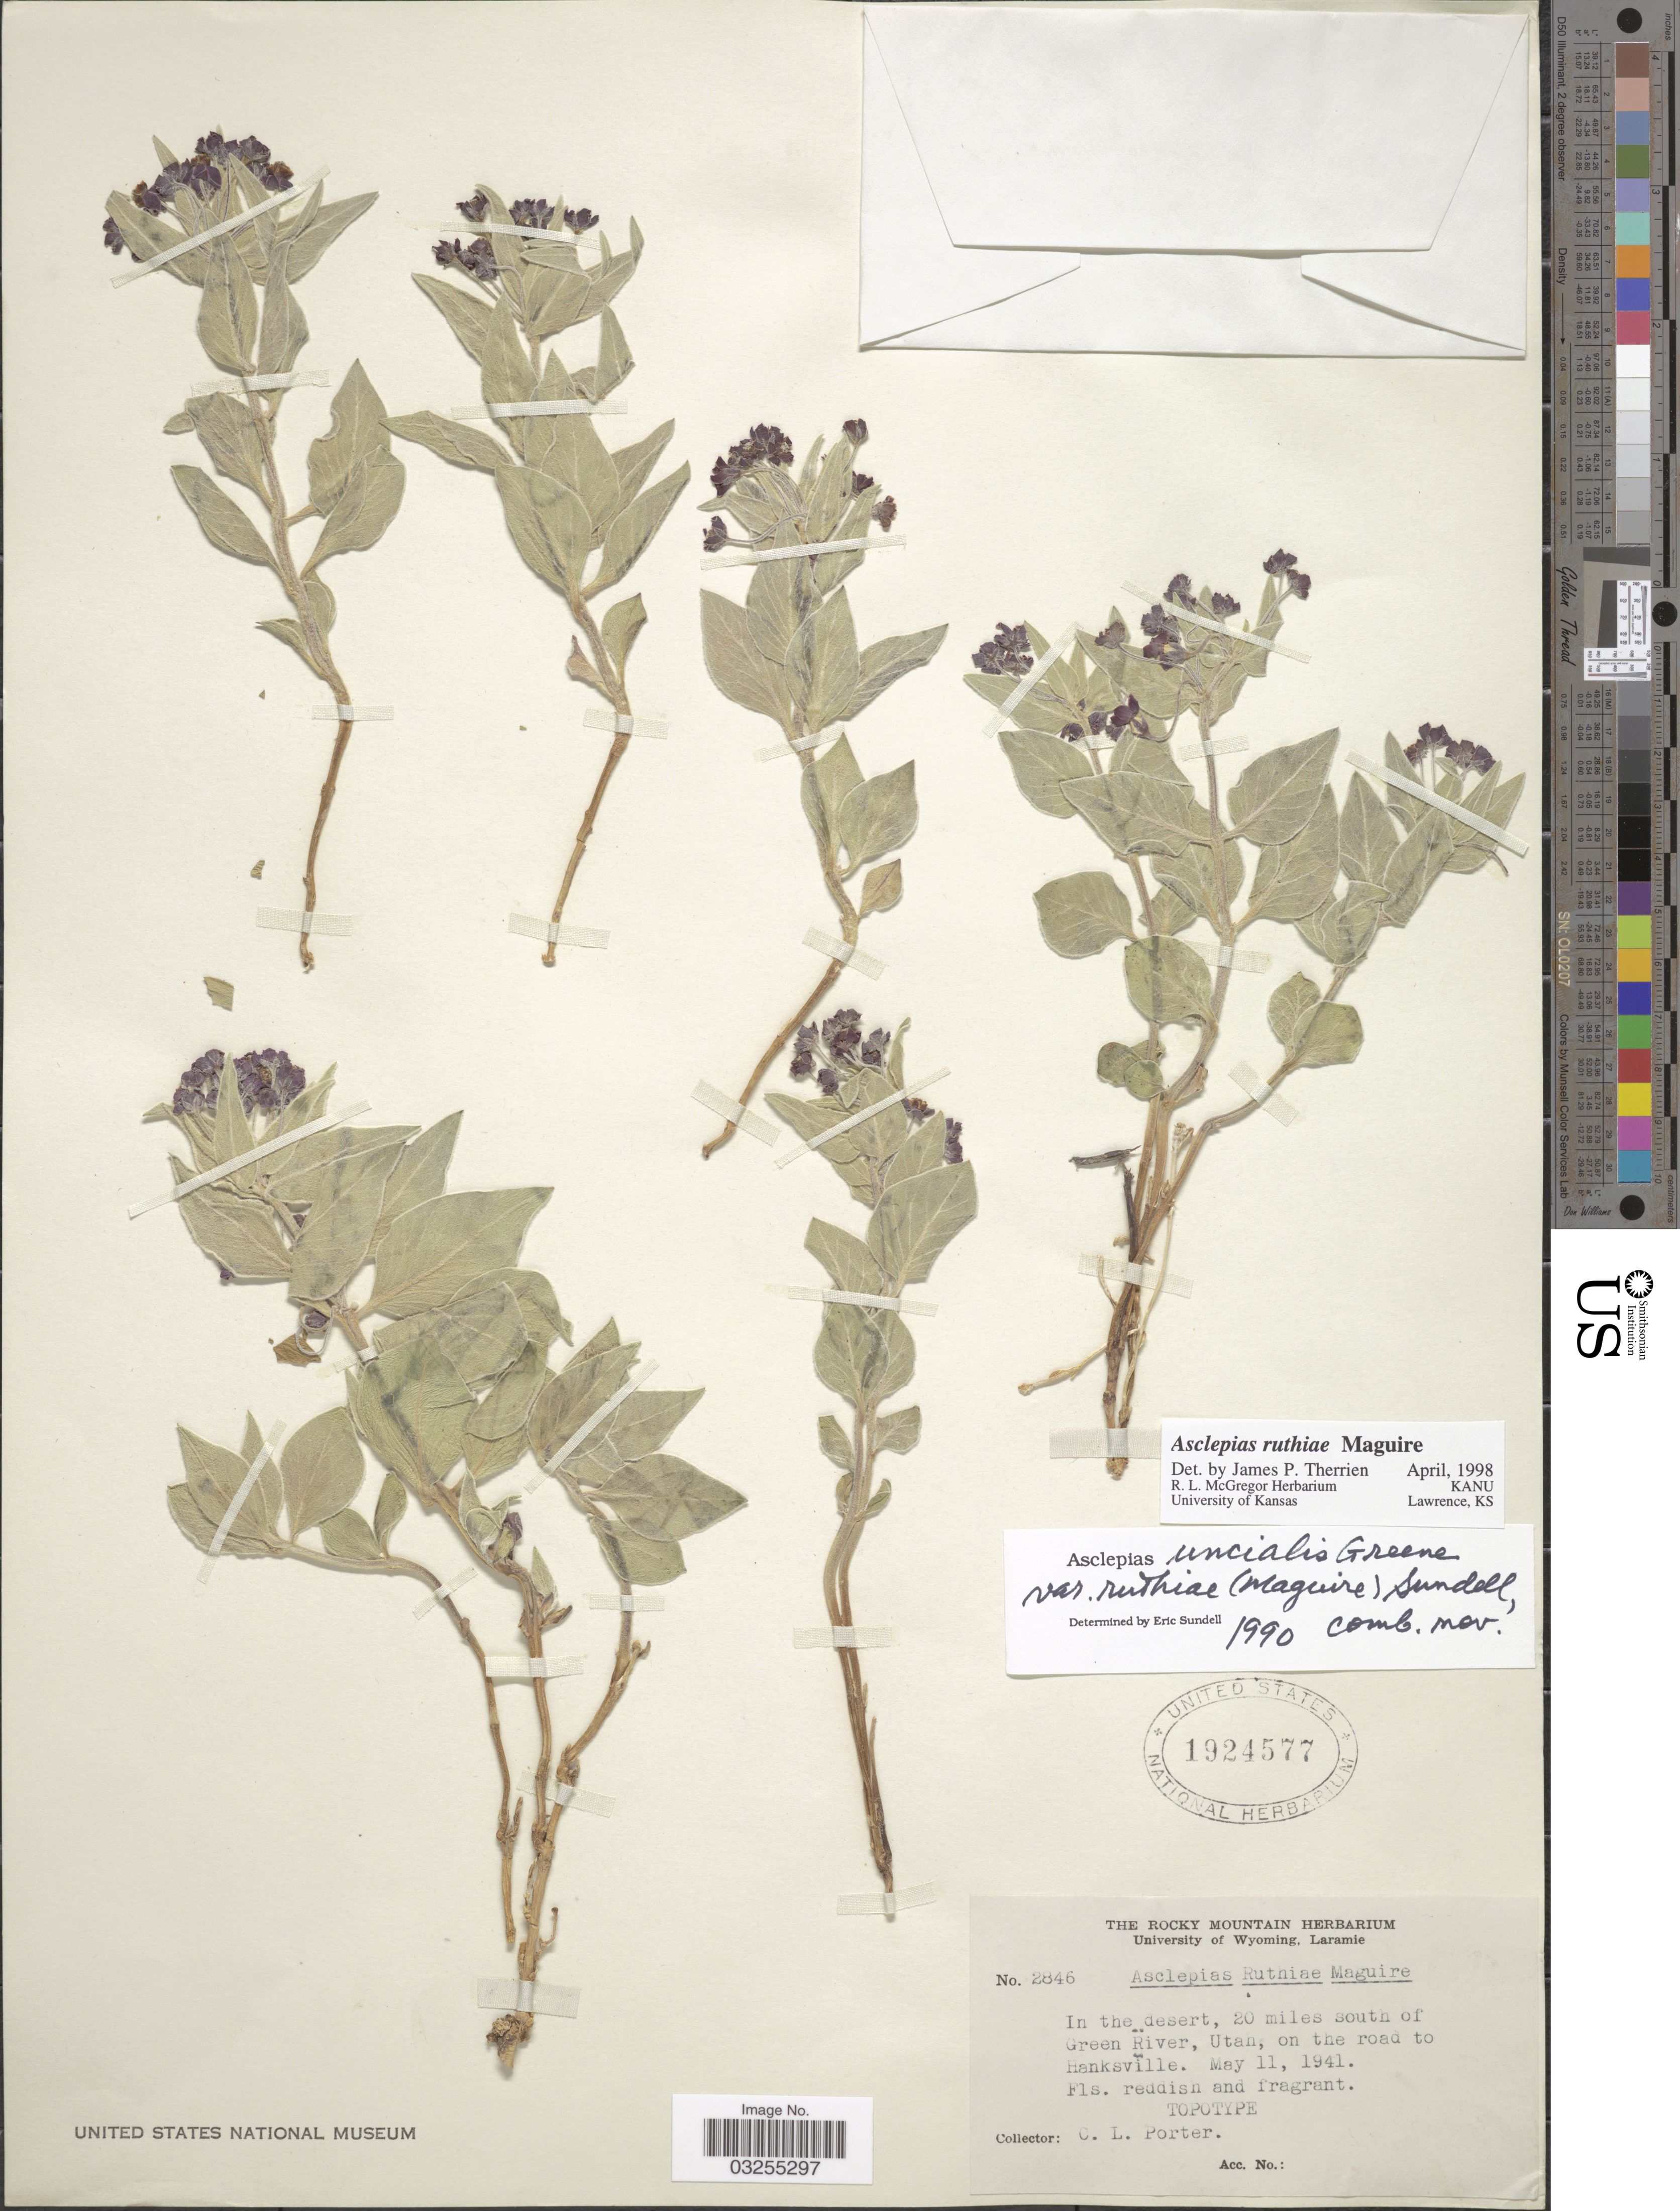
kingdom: Plantae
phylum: Tracheophyta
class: Magnoliopsida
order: Gentianales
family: Apocynaceae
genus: Asclepias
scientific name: Asclepias ruthiae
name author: Maguire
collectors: C. L. Porter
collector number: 2846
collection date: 1941-05-11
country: United States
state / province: Utah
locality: In the desert, 20 miles south of Green River, on the road to Hanksville.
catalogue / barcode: US 1924577